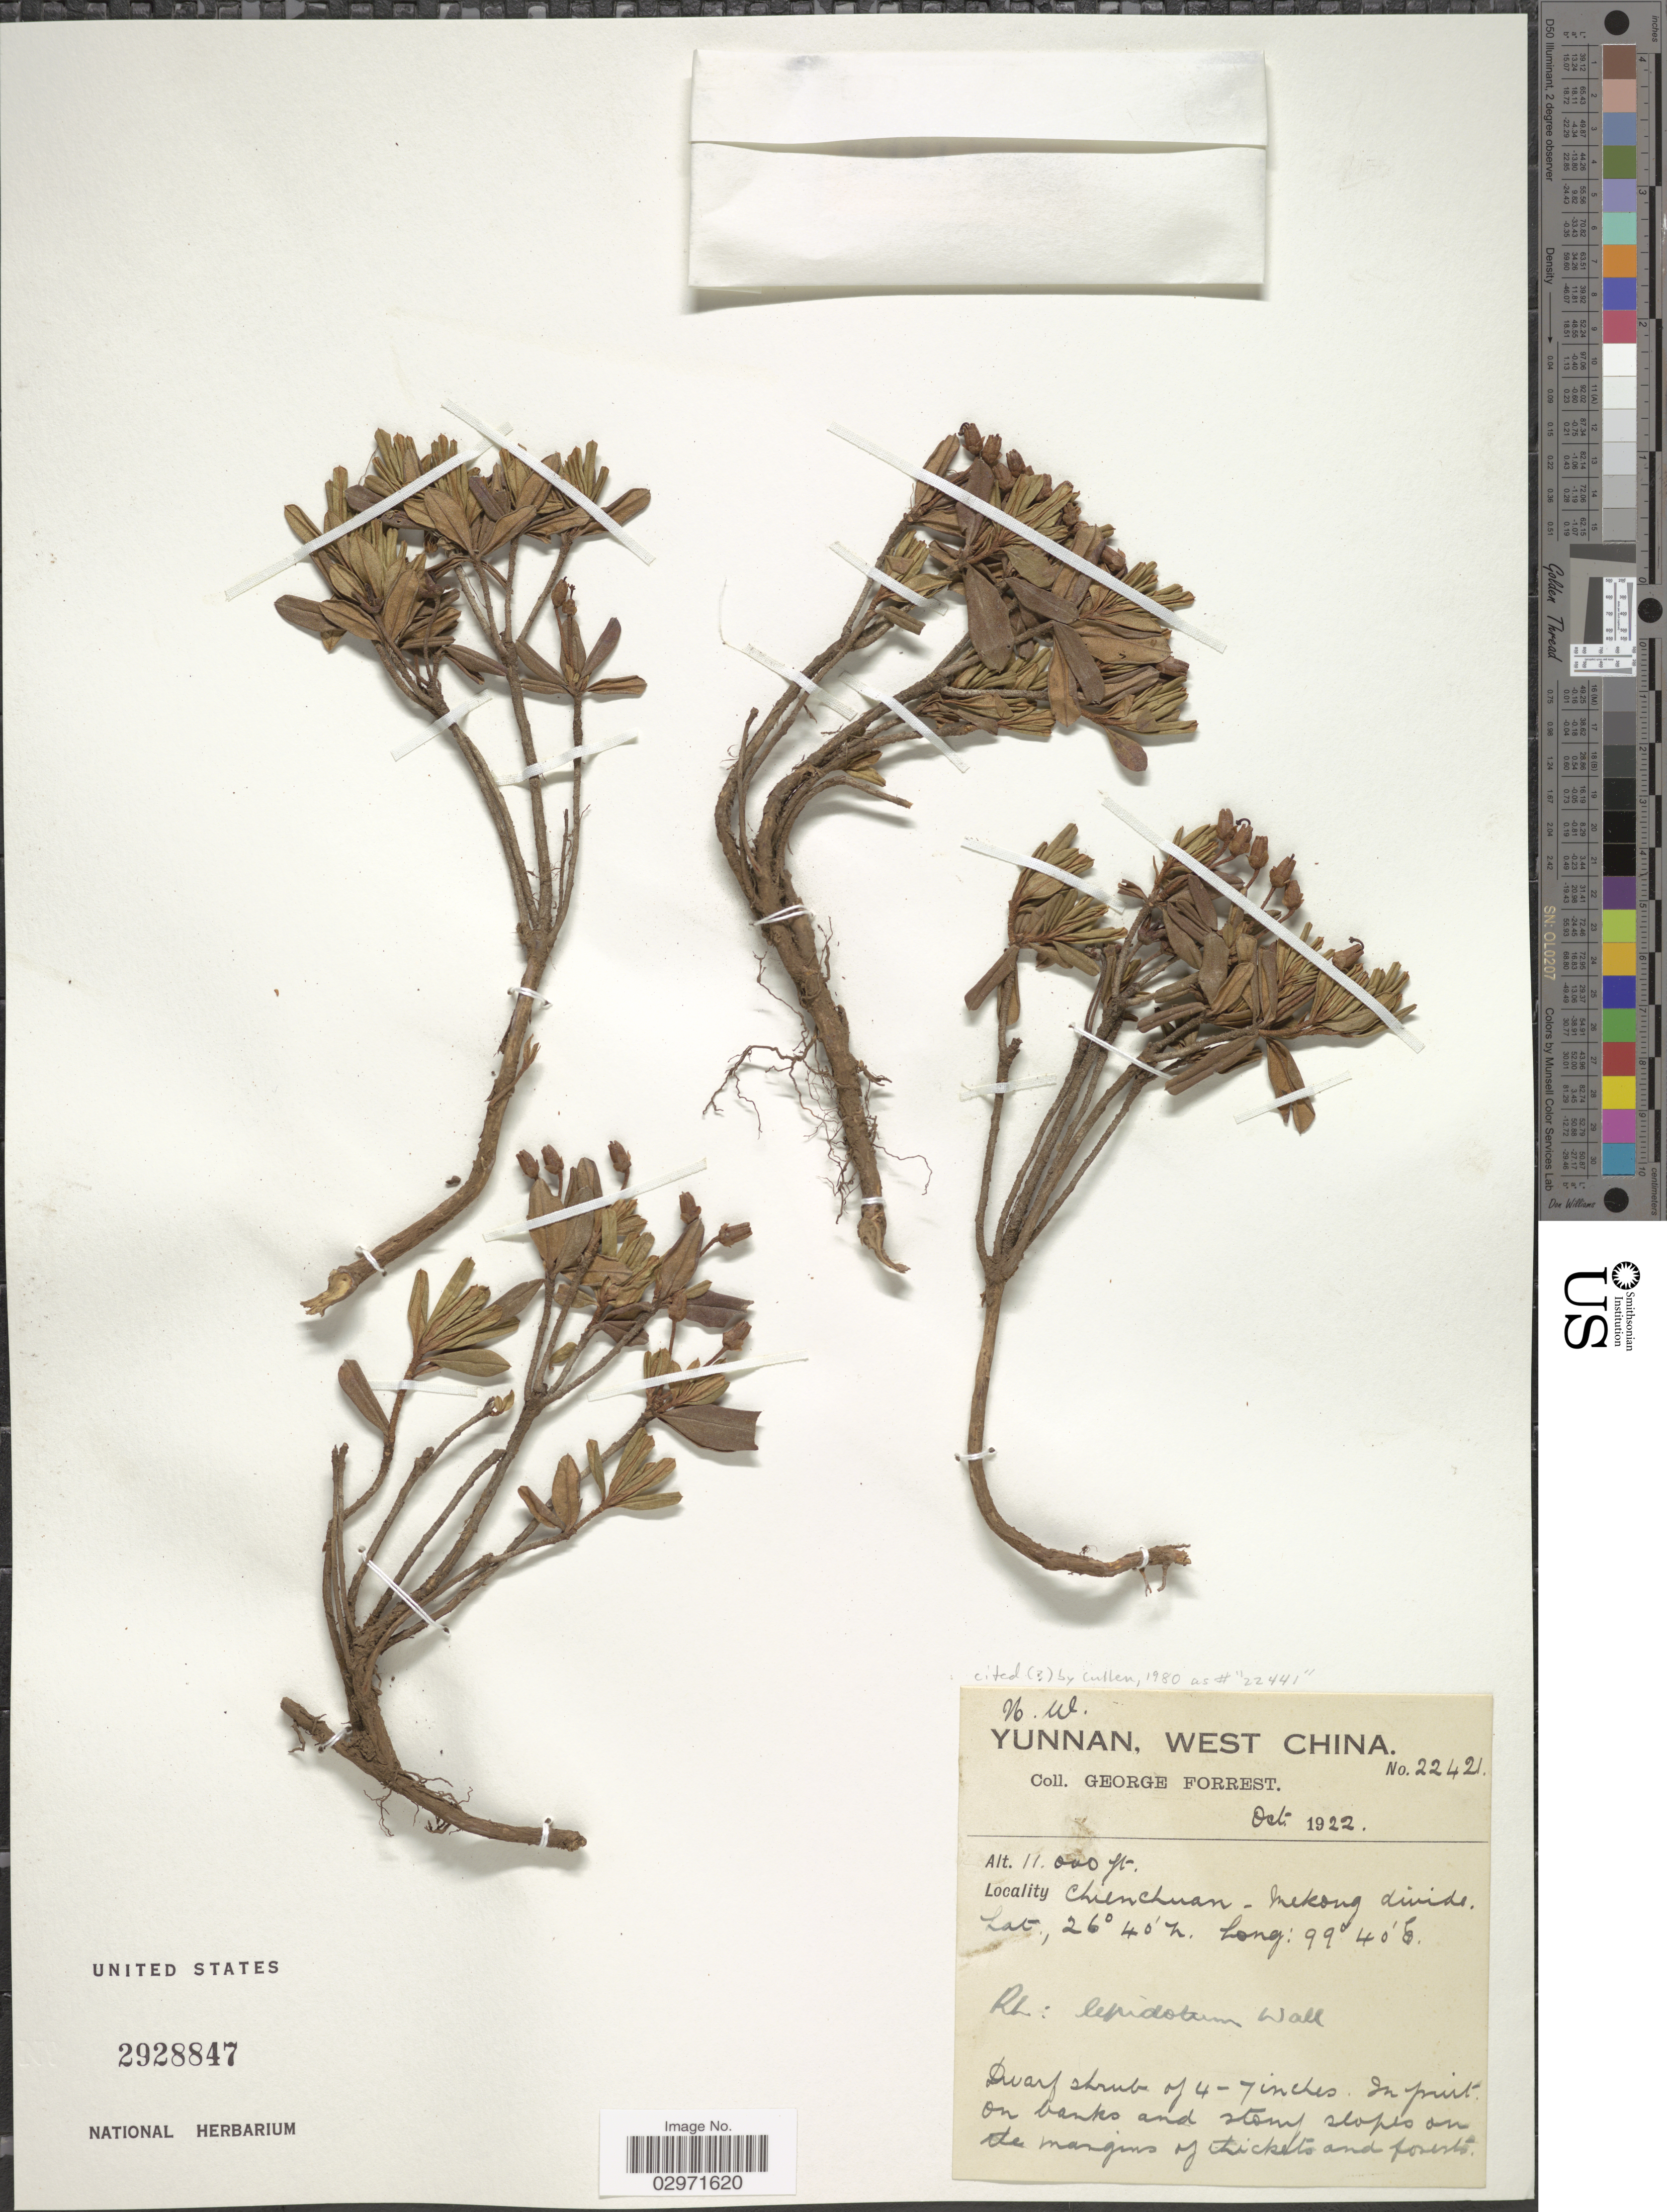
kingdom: Plantae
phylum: Tracheophyta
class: Magnoliopsida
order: Ericales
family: Ericaceae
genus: Rhododendron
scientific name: Rhododendron lepidotum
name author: Wall. ex G. Don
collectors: G. Forrest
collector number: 22421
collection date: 1922-10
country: China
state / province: Yunnan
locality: West China. Chienchuan-Mekong divide.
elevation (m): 3353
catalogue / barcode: US 2928847